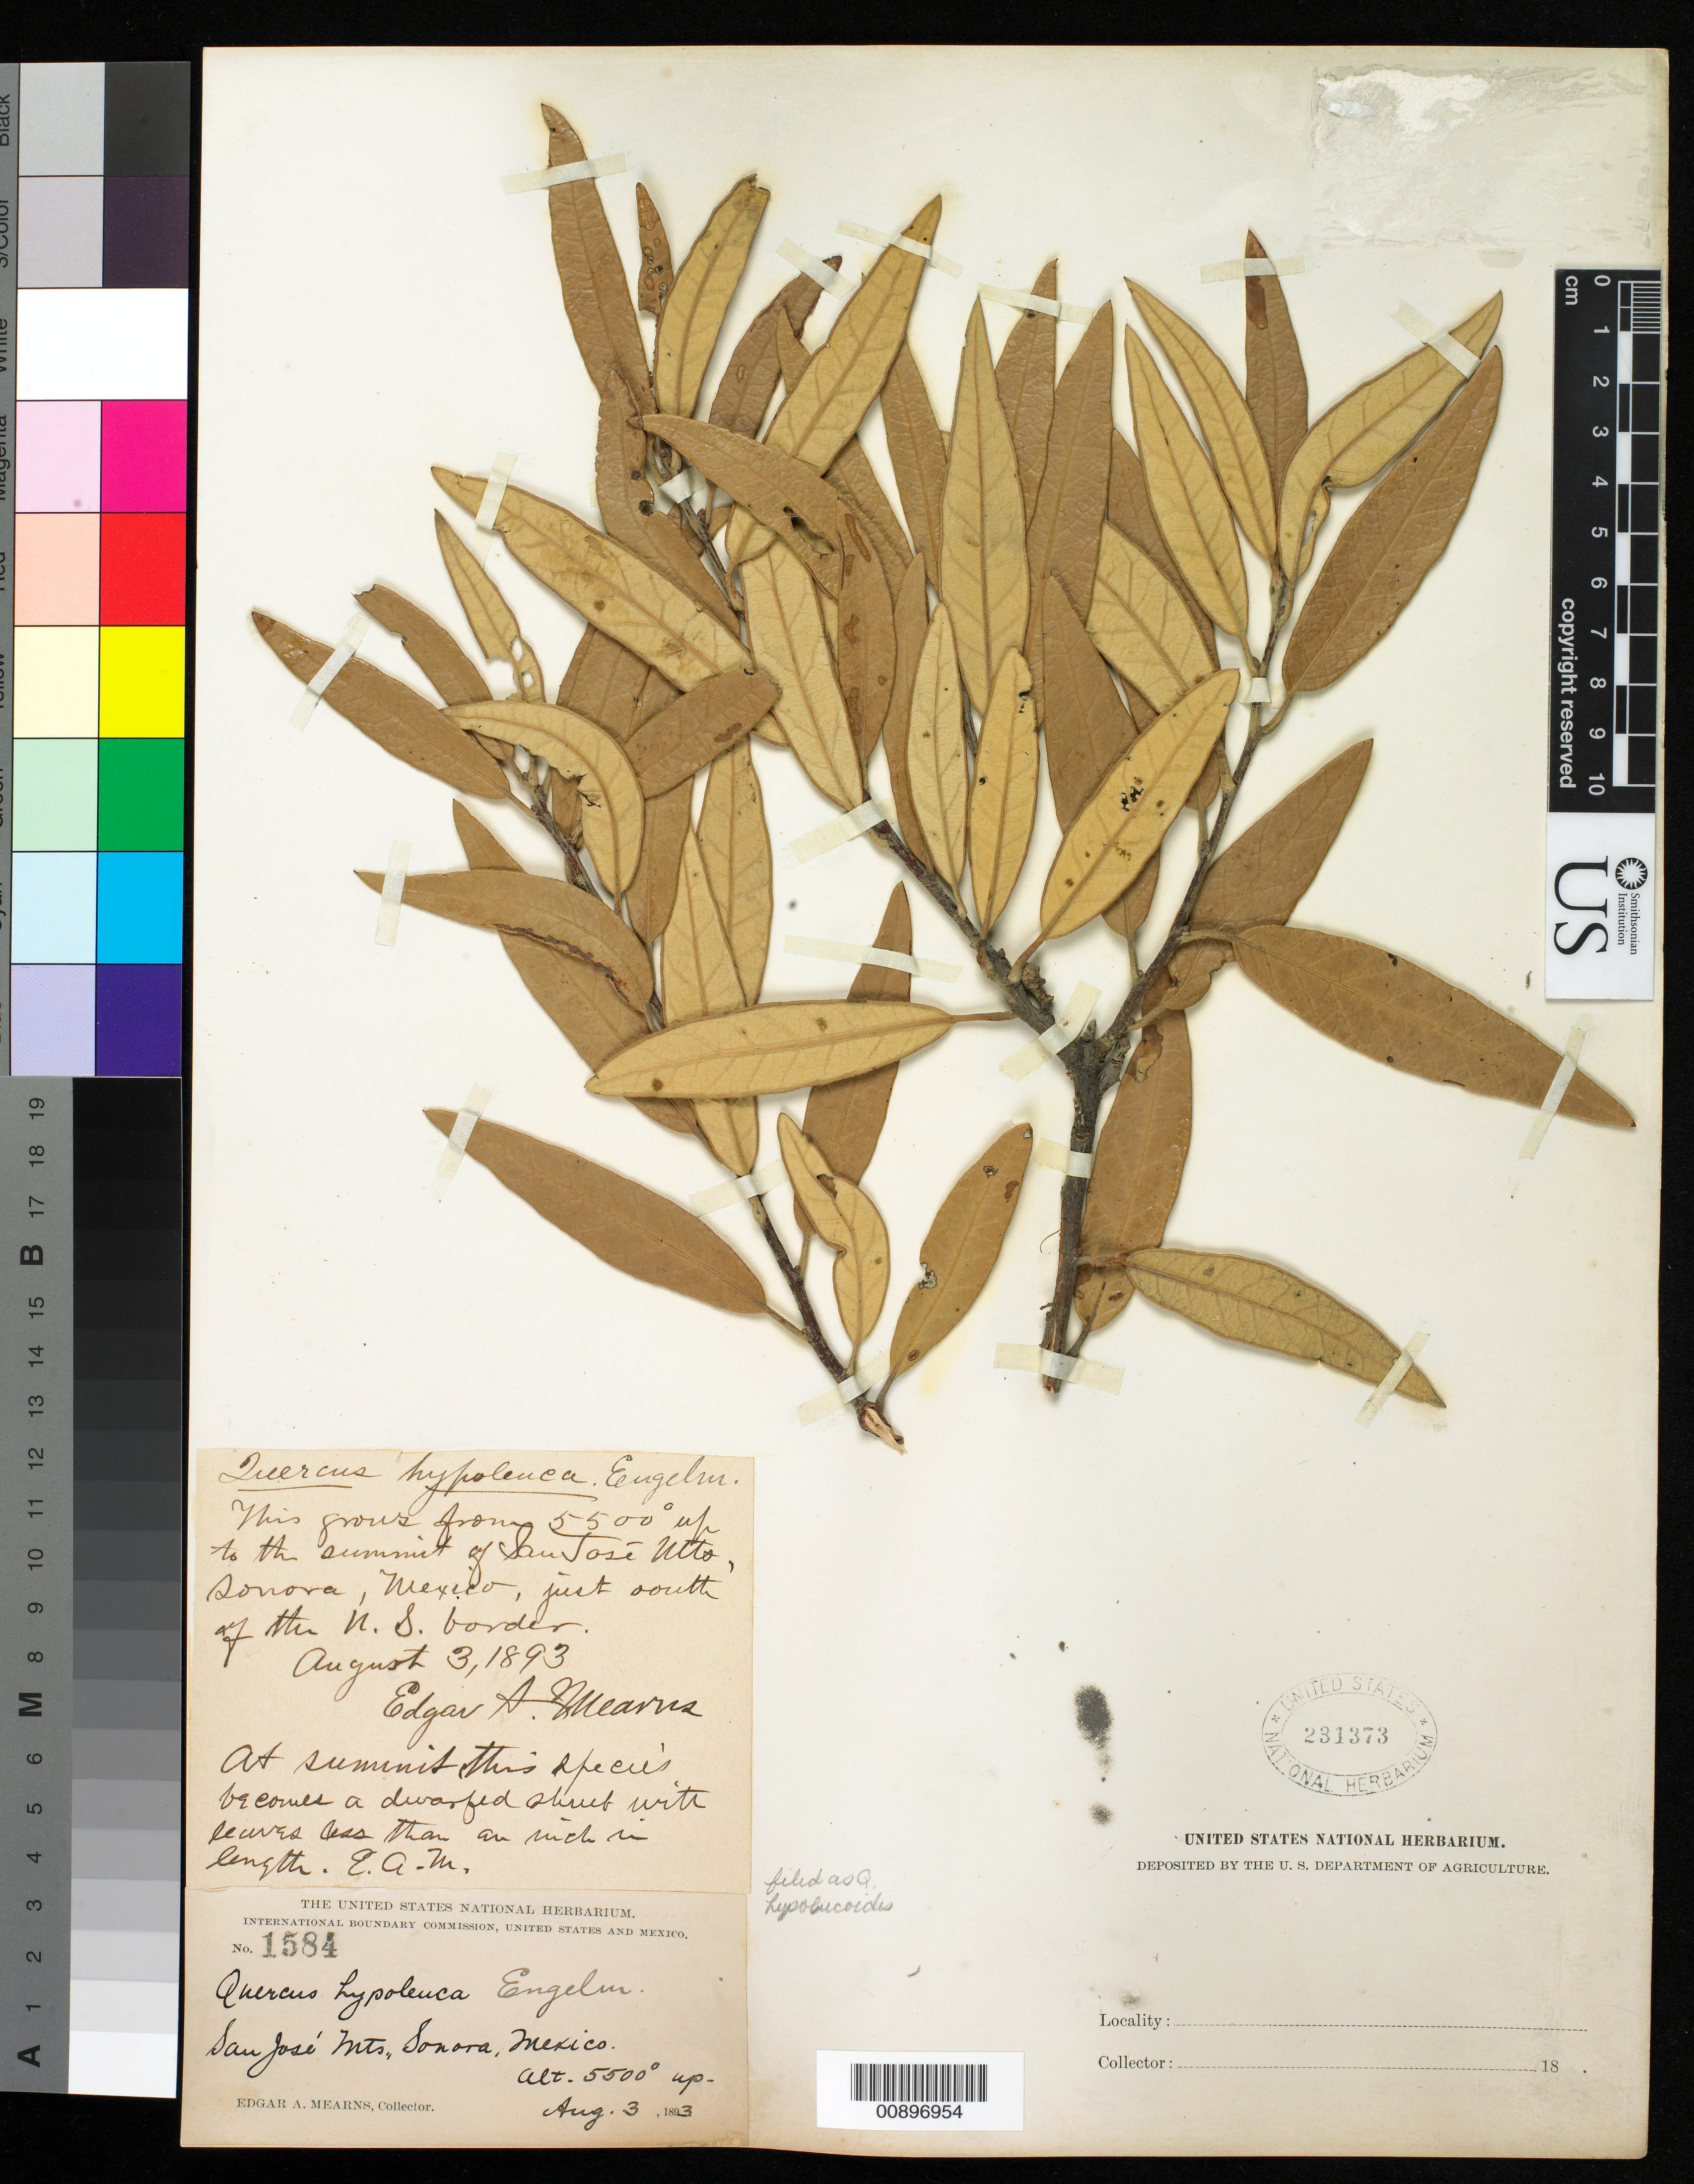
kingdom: Plantae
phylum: Tracheophyta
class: Magnoliopsida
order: Fagales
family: Fagaceae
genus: Quercus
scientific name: Quercus hypoleucoides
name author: A. Camus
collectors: E. A. Mearns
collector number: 1584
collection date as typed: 03 Aug 1893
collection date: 1893-08-03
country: Mexico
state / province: Sonora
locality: San José Mts., Sonora, just south of the U.S. border.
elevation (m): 1676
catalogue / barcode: US 231373